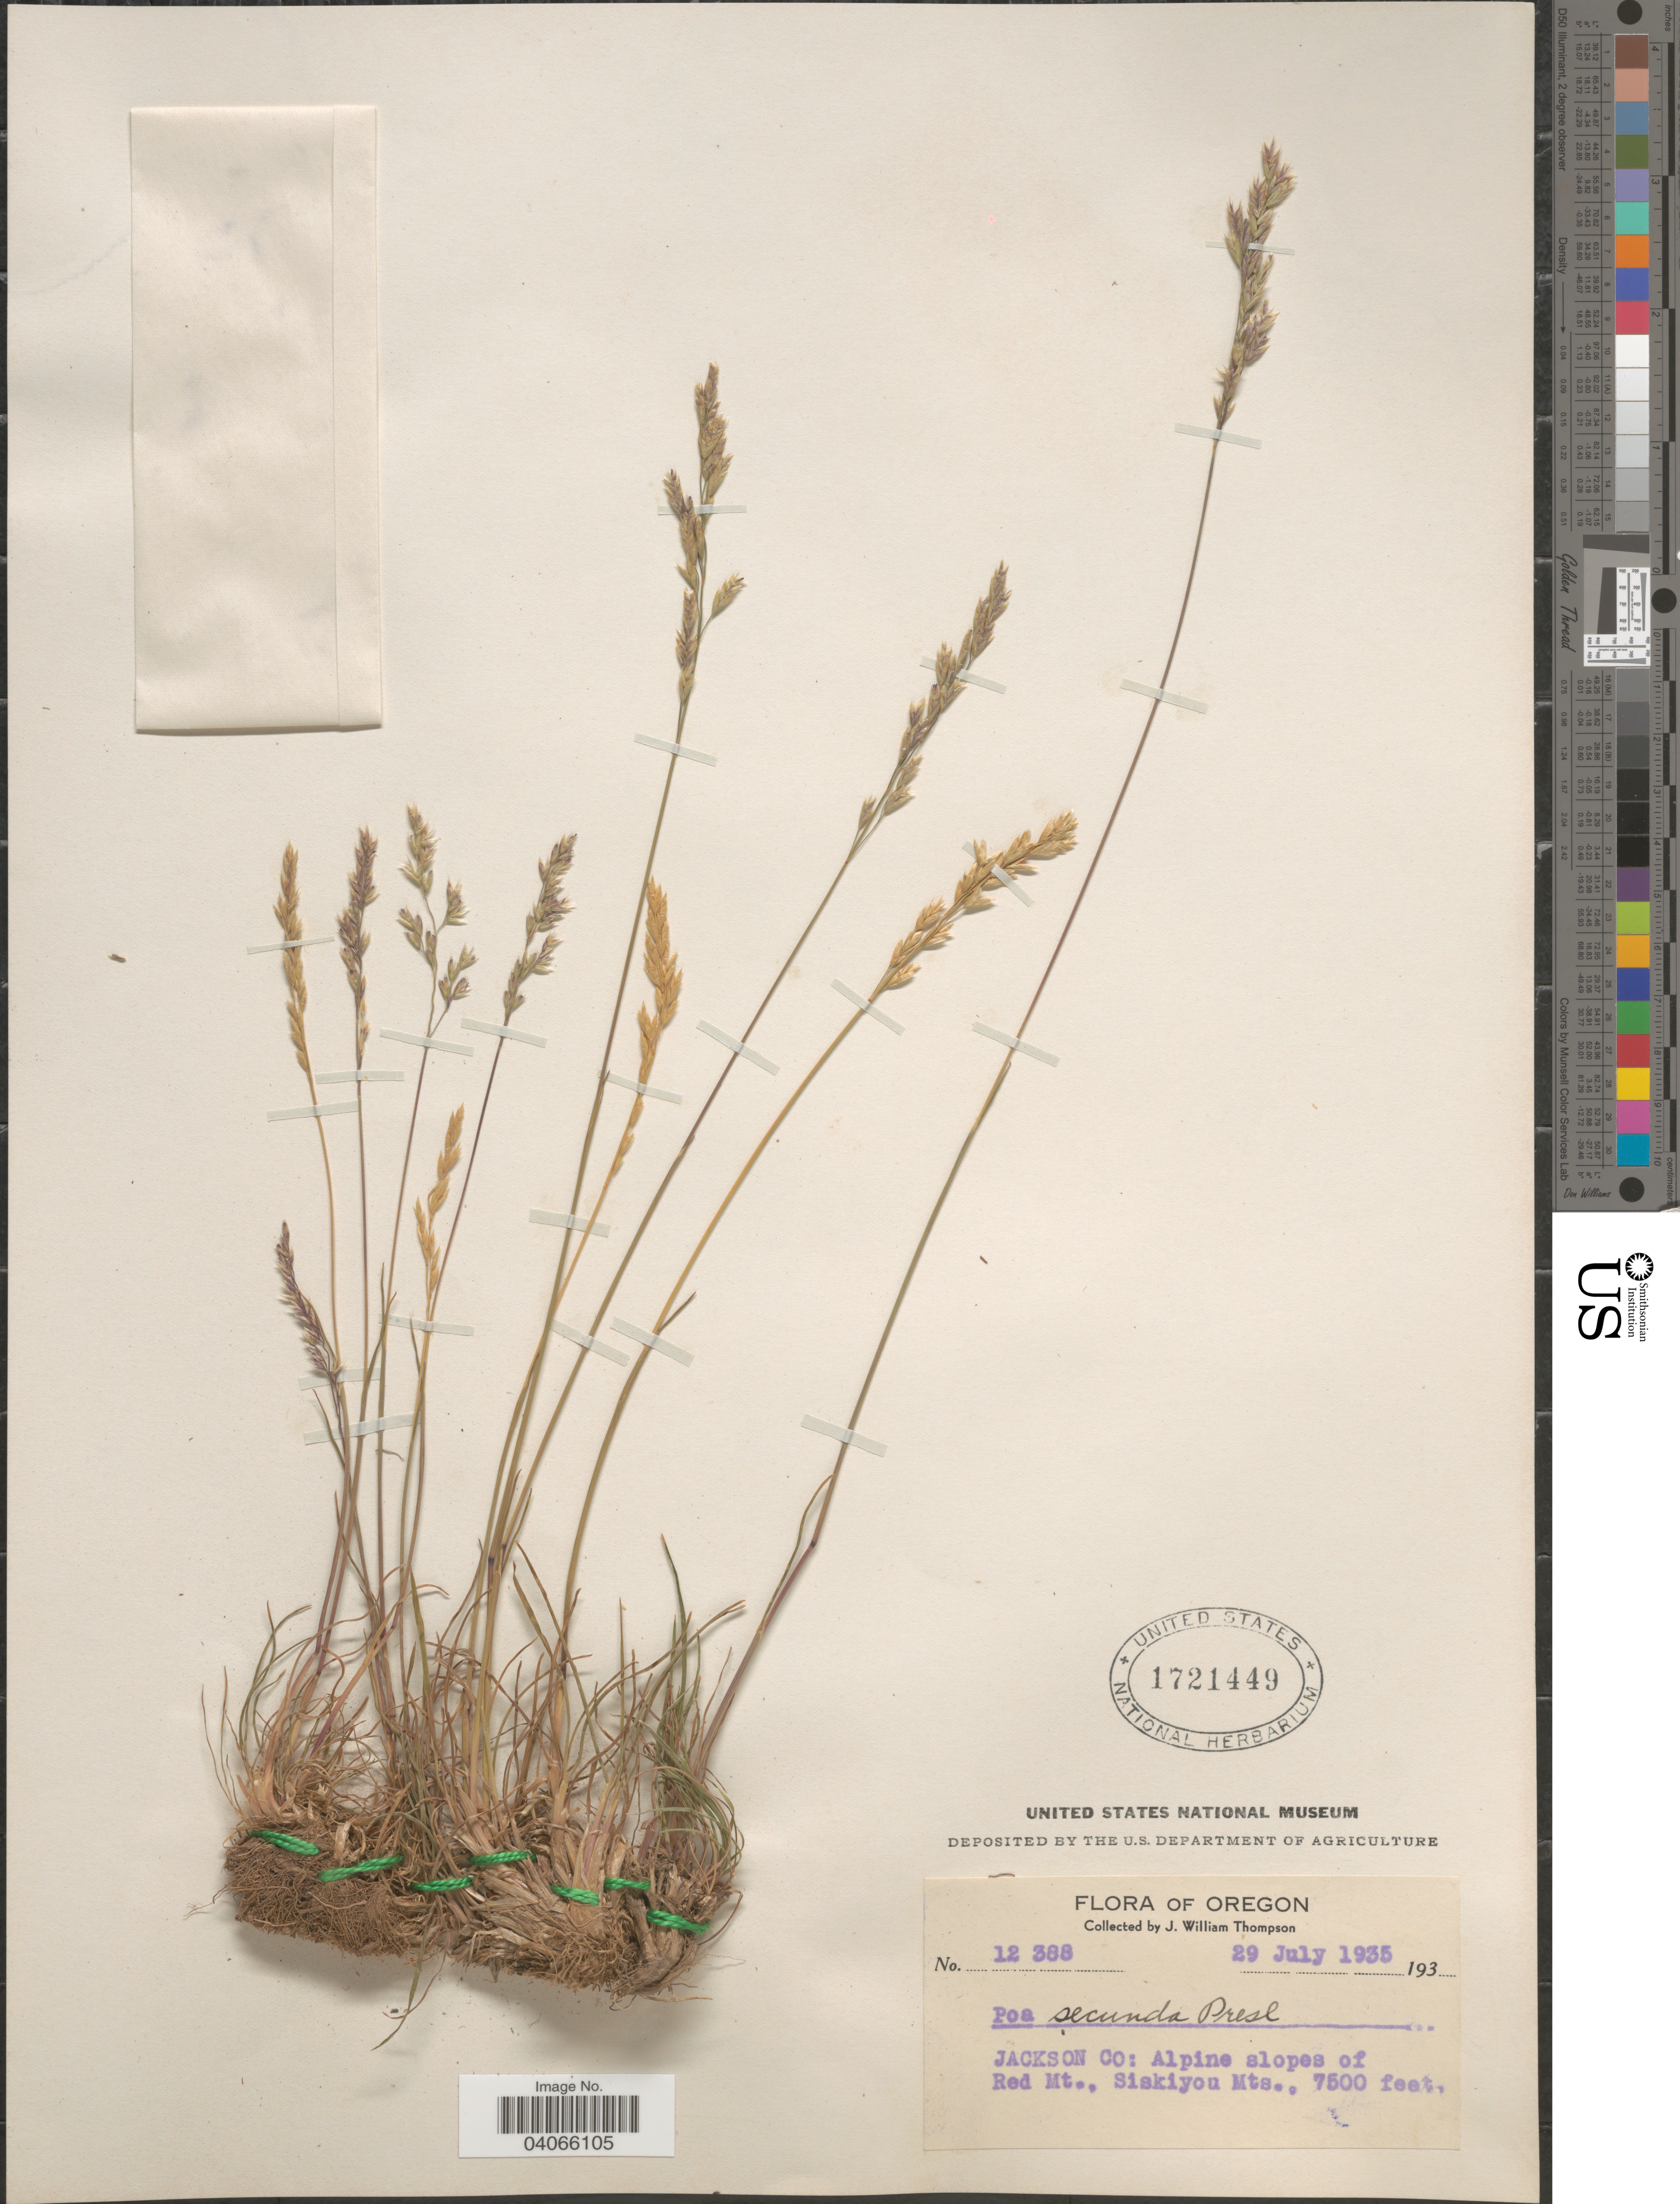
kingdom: Plantae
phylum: Tracheophyta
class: Liliopsida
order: Poales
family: Poaceae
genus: Poa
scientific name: Poa secunda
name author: J. Presl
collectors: J. W. Thompson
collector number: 12388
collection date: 1935-07-29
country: United States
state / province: Oregon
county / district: Jackson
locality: Jackson Co: Alpine slopes of Red Mt., Siskiyou Mts.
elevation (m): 2286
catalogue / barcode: US 1721449